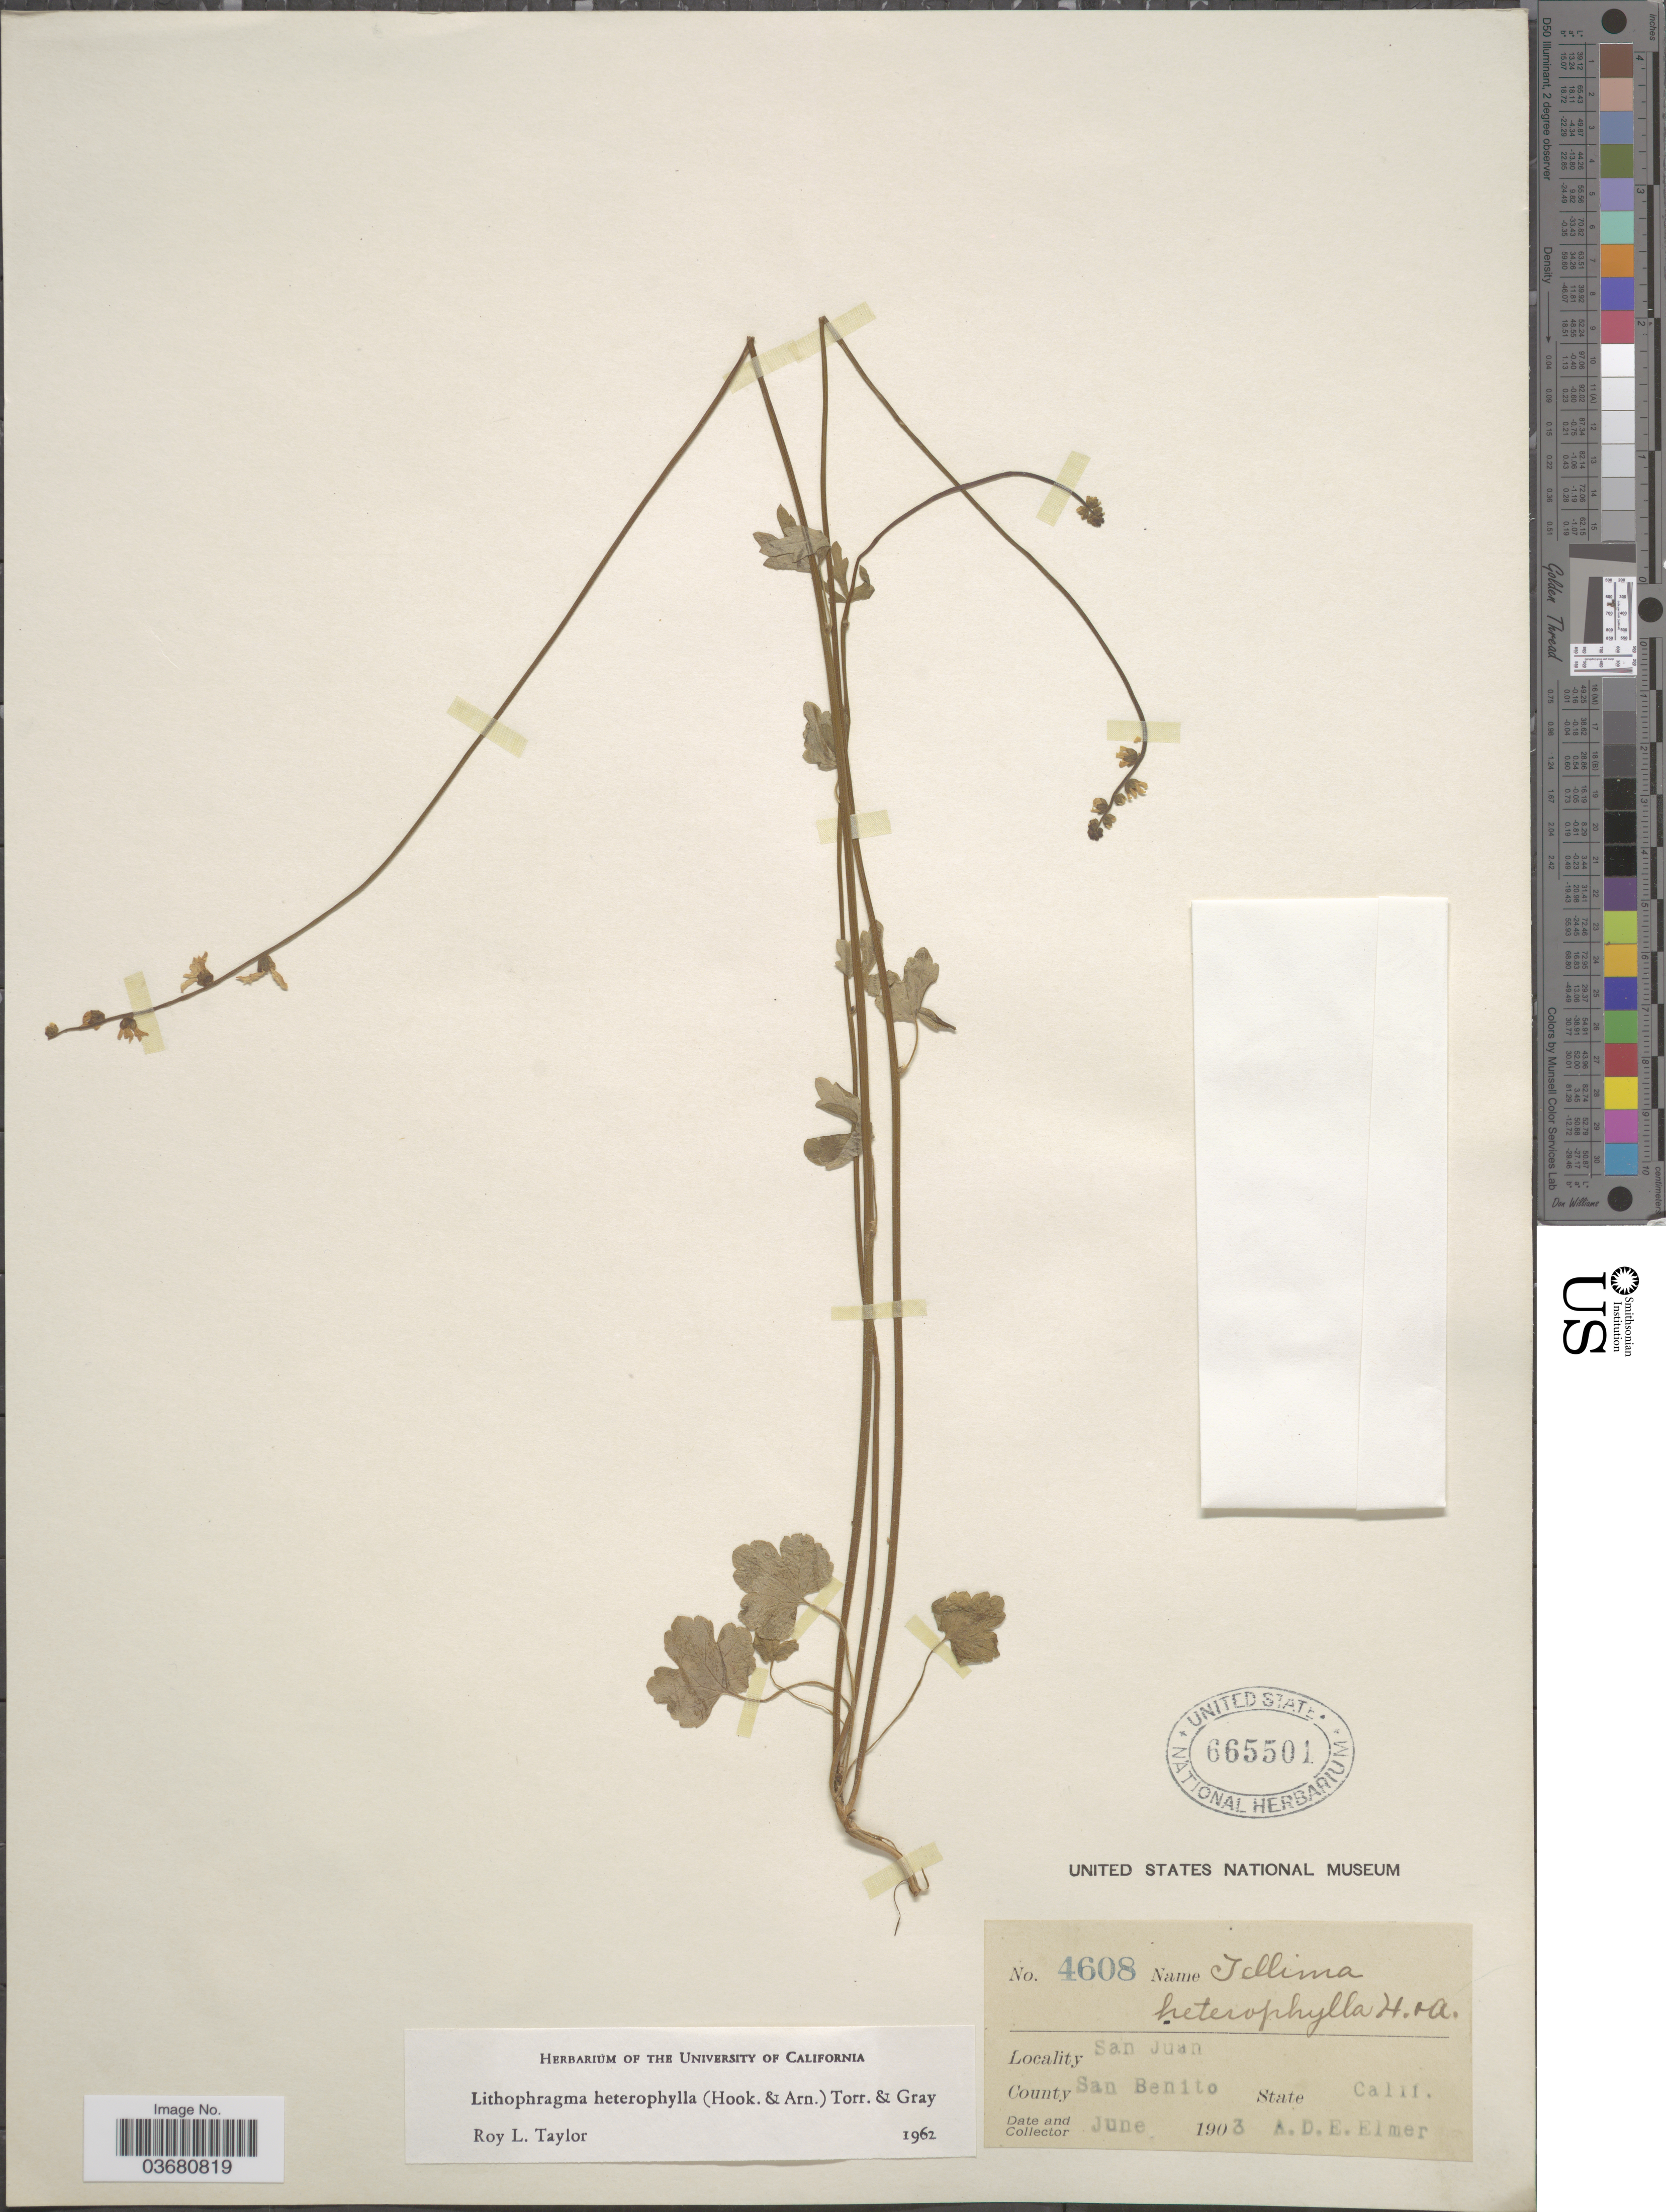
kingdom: Plantae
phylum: Tracheophyta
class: Magnoliopsida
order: Saxifragales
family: Saxifragaceae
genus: Lithophragma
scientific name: Lithophragma heterophyllum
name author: (Hook. & Arn.) Hook. & Arn.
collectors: A. D. E. Elmer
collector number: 4608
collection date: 1903-06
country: United States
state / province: California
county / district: San Benito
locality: San Juan. County San Benito.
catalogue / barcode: US 665501